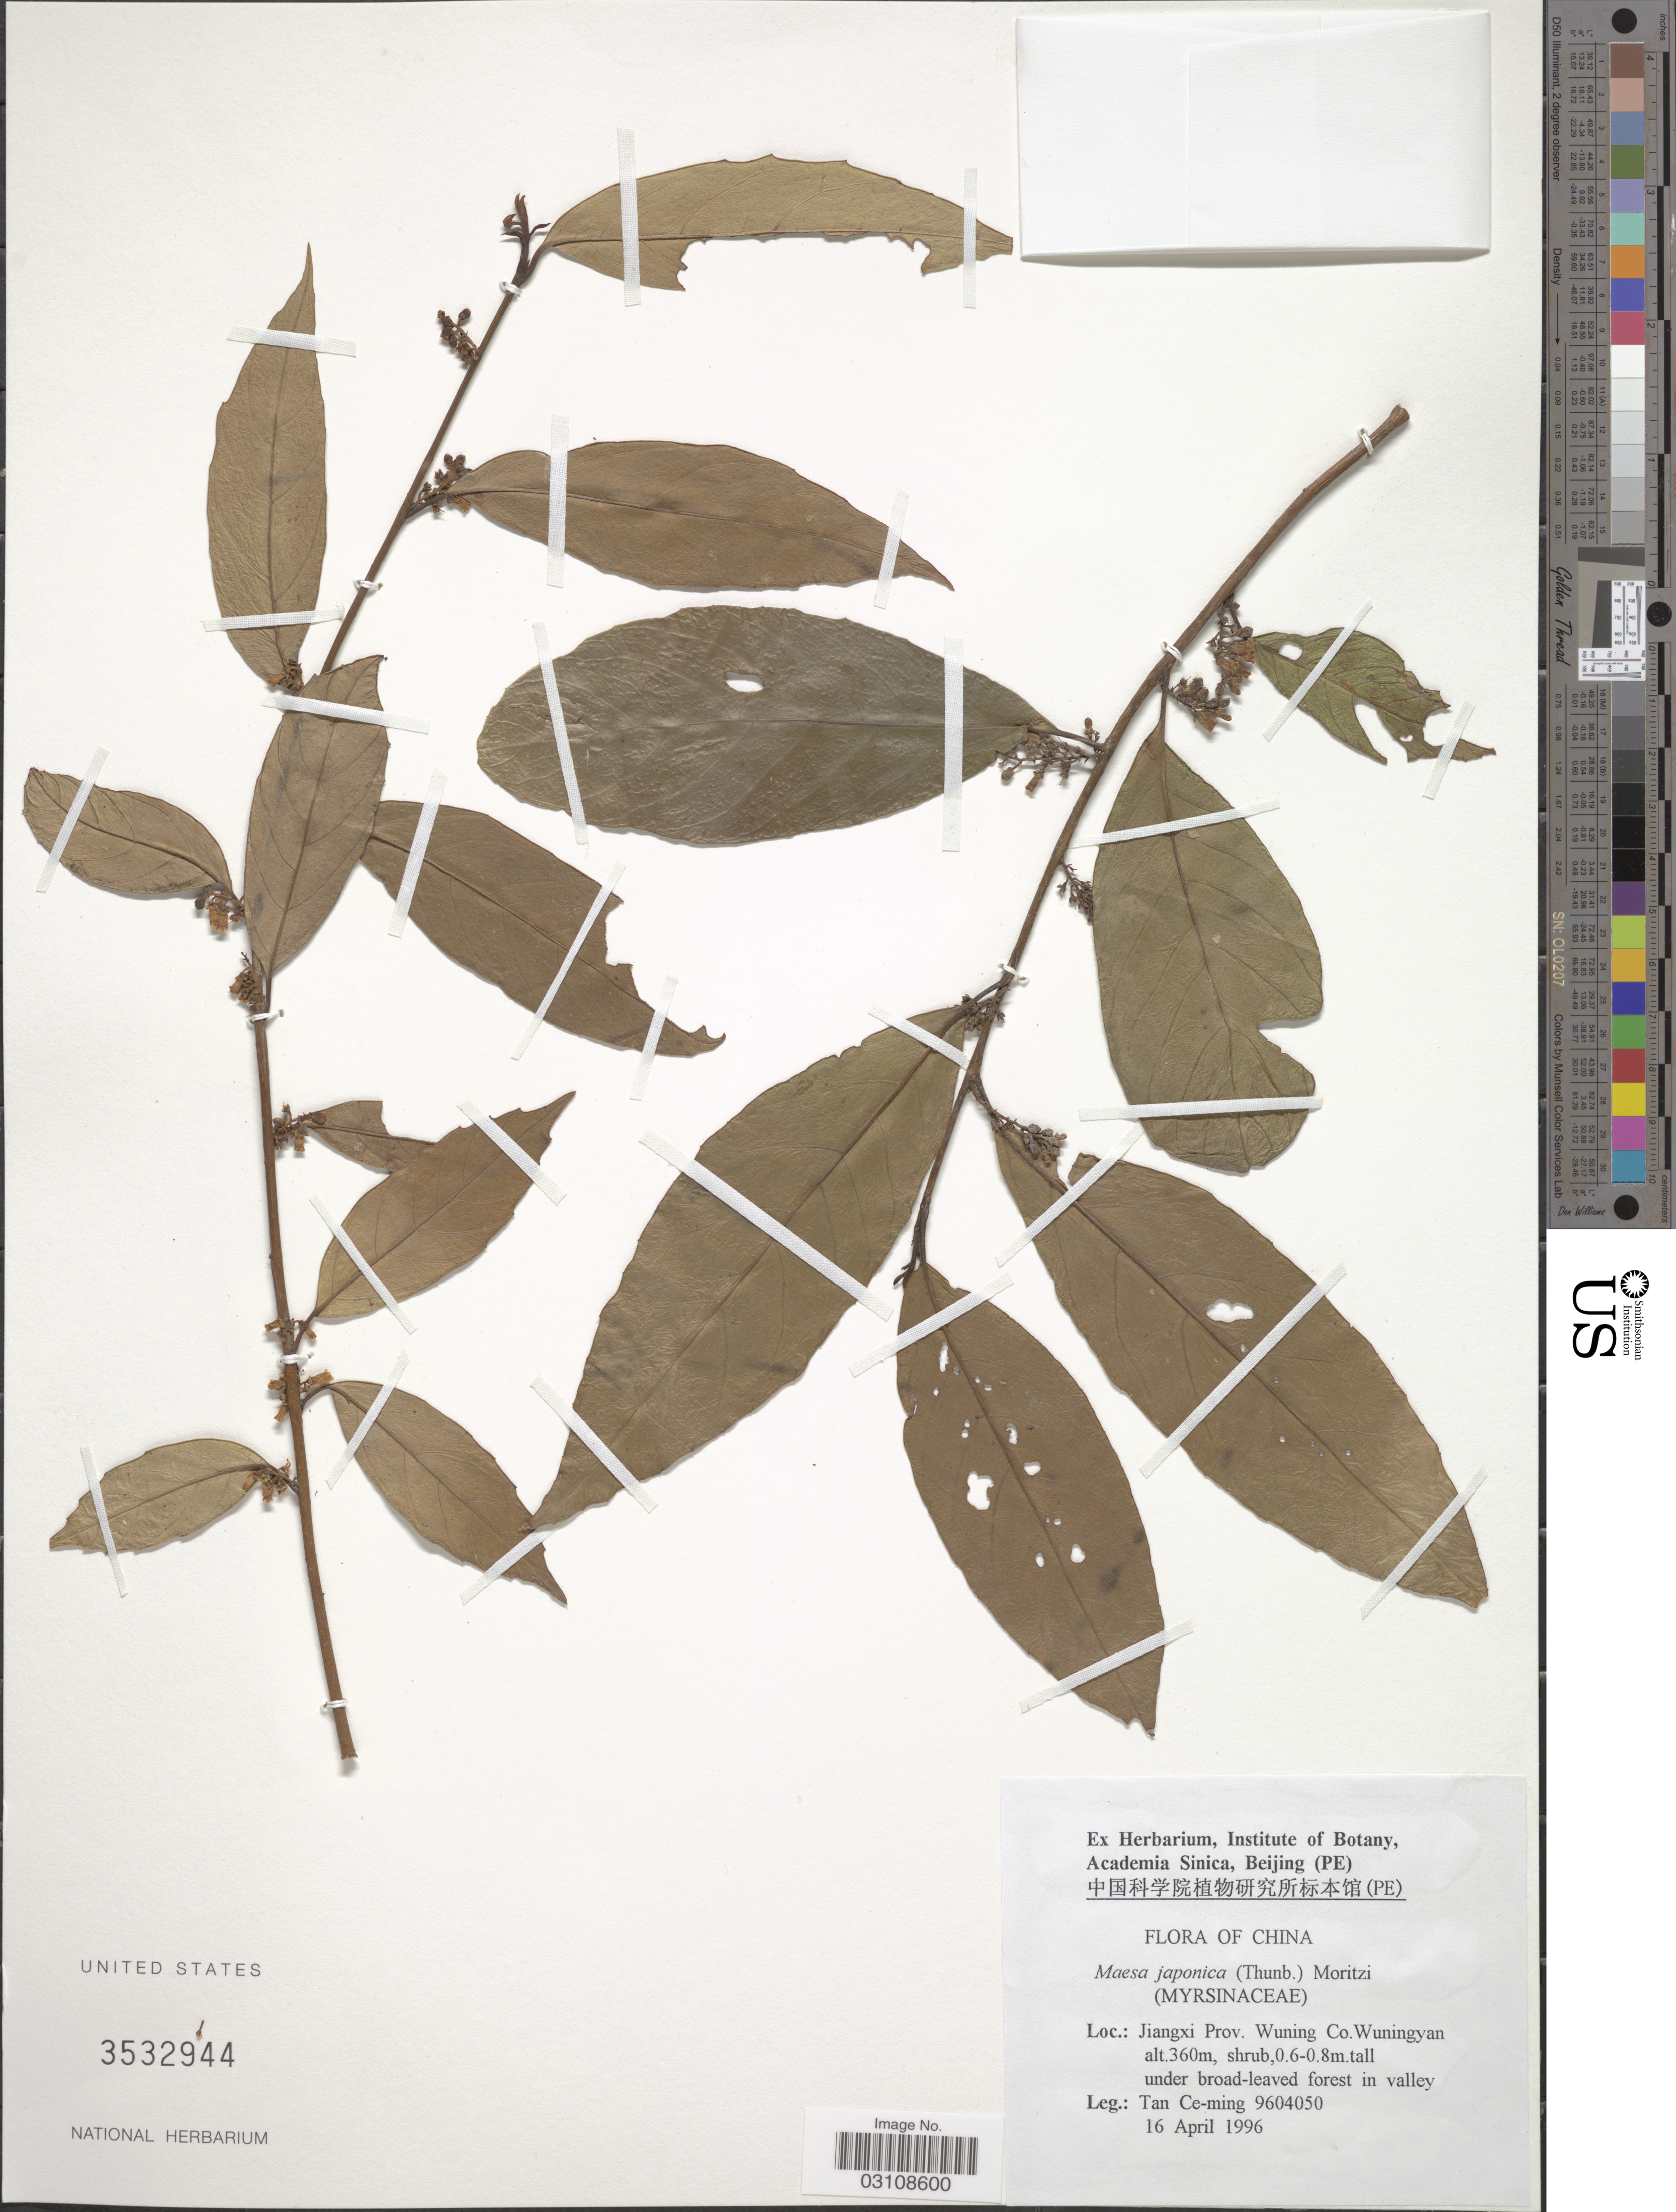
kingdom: Plantae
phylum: Tracheophyta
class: Magnoliopsida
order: Ericales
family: Primulaceae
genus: Maesa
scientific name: Maesa japonica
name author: Merr.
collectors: T. Ce-ming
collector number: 9604050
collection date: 1996-04-16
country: China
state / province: Jiangxi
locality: Wuning Co. Wuningyan.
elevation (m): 360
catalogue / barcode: US 3532944